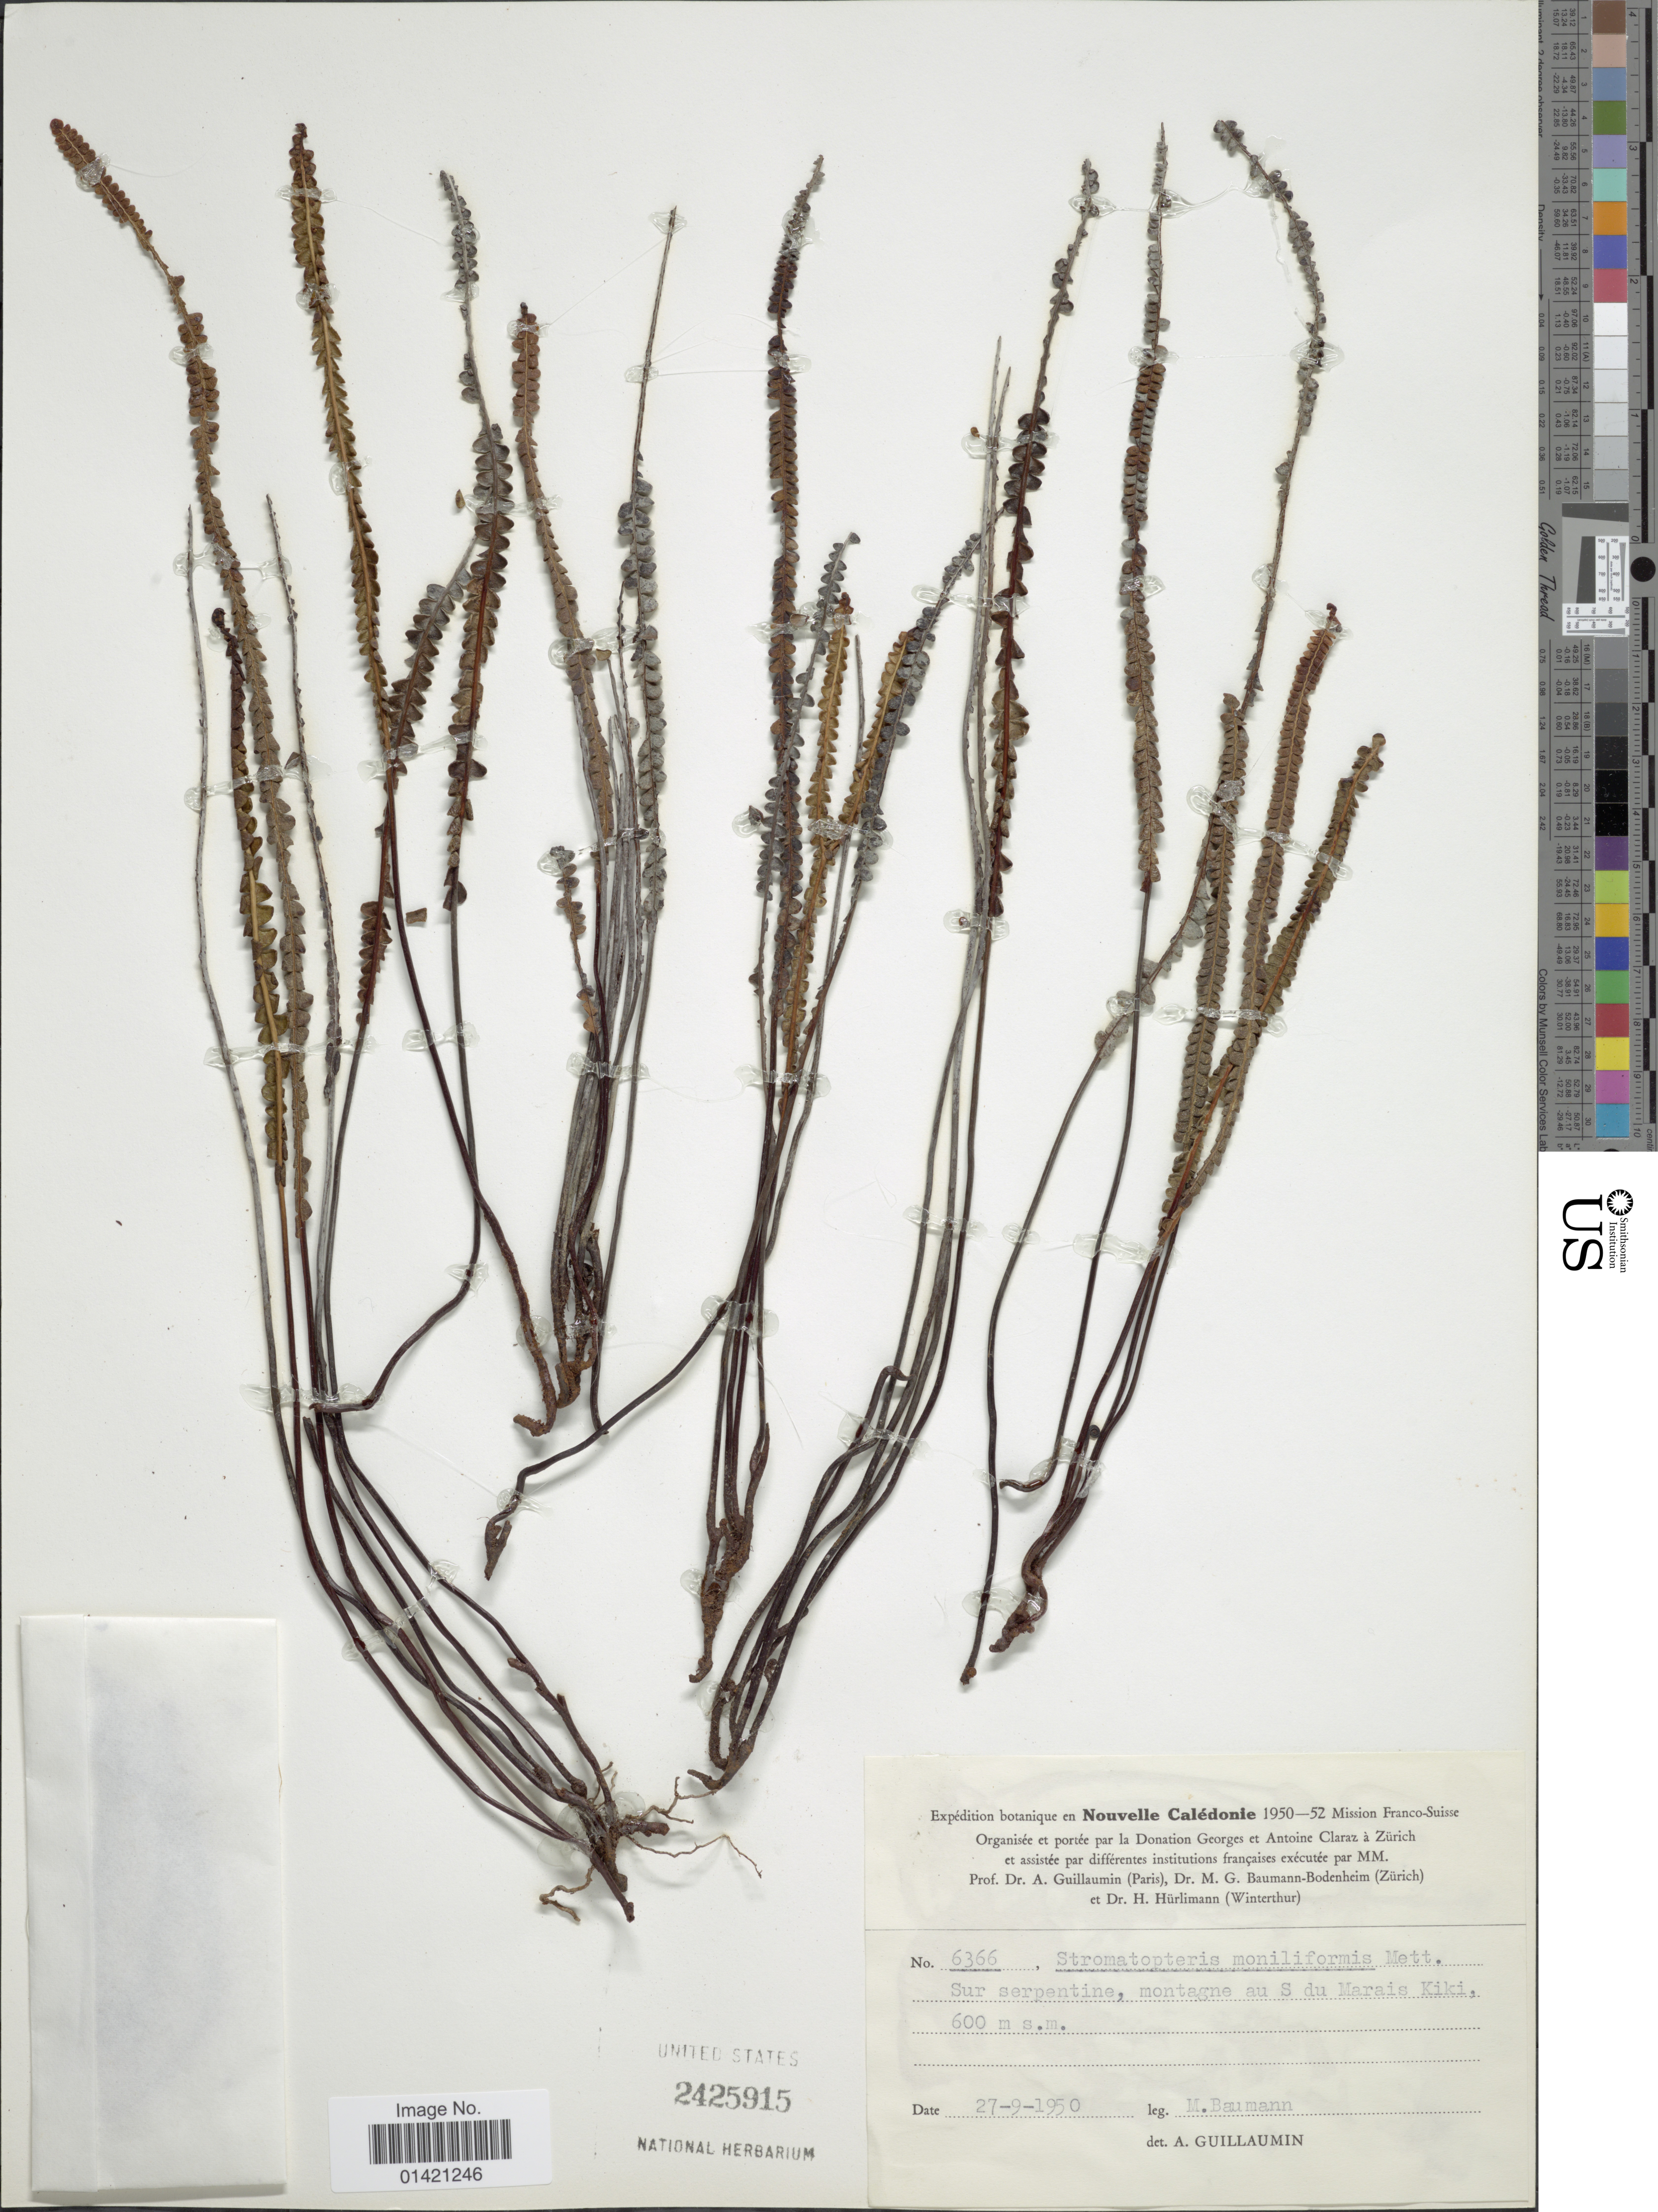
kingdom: Plantae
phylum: Tracheophyta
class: Polypodiopsida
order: Gleicheniales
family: Gleicheniaceae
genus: Stromatopteris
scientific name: Stromatopteris moniliformis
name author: Mett.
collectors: M. Baumann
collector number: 6366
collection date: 1950-09-27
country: New Caledonia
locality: Nouvelle Caledonie. Sur serpentine, montagne au S du Marais Kiki.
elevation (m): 600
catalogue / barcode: US 2425915